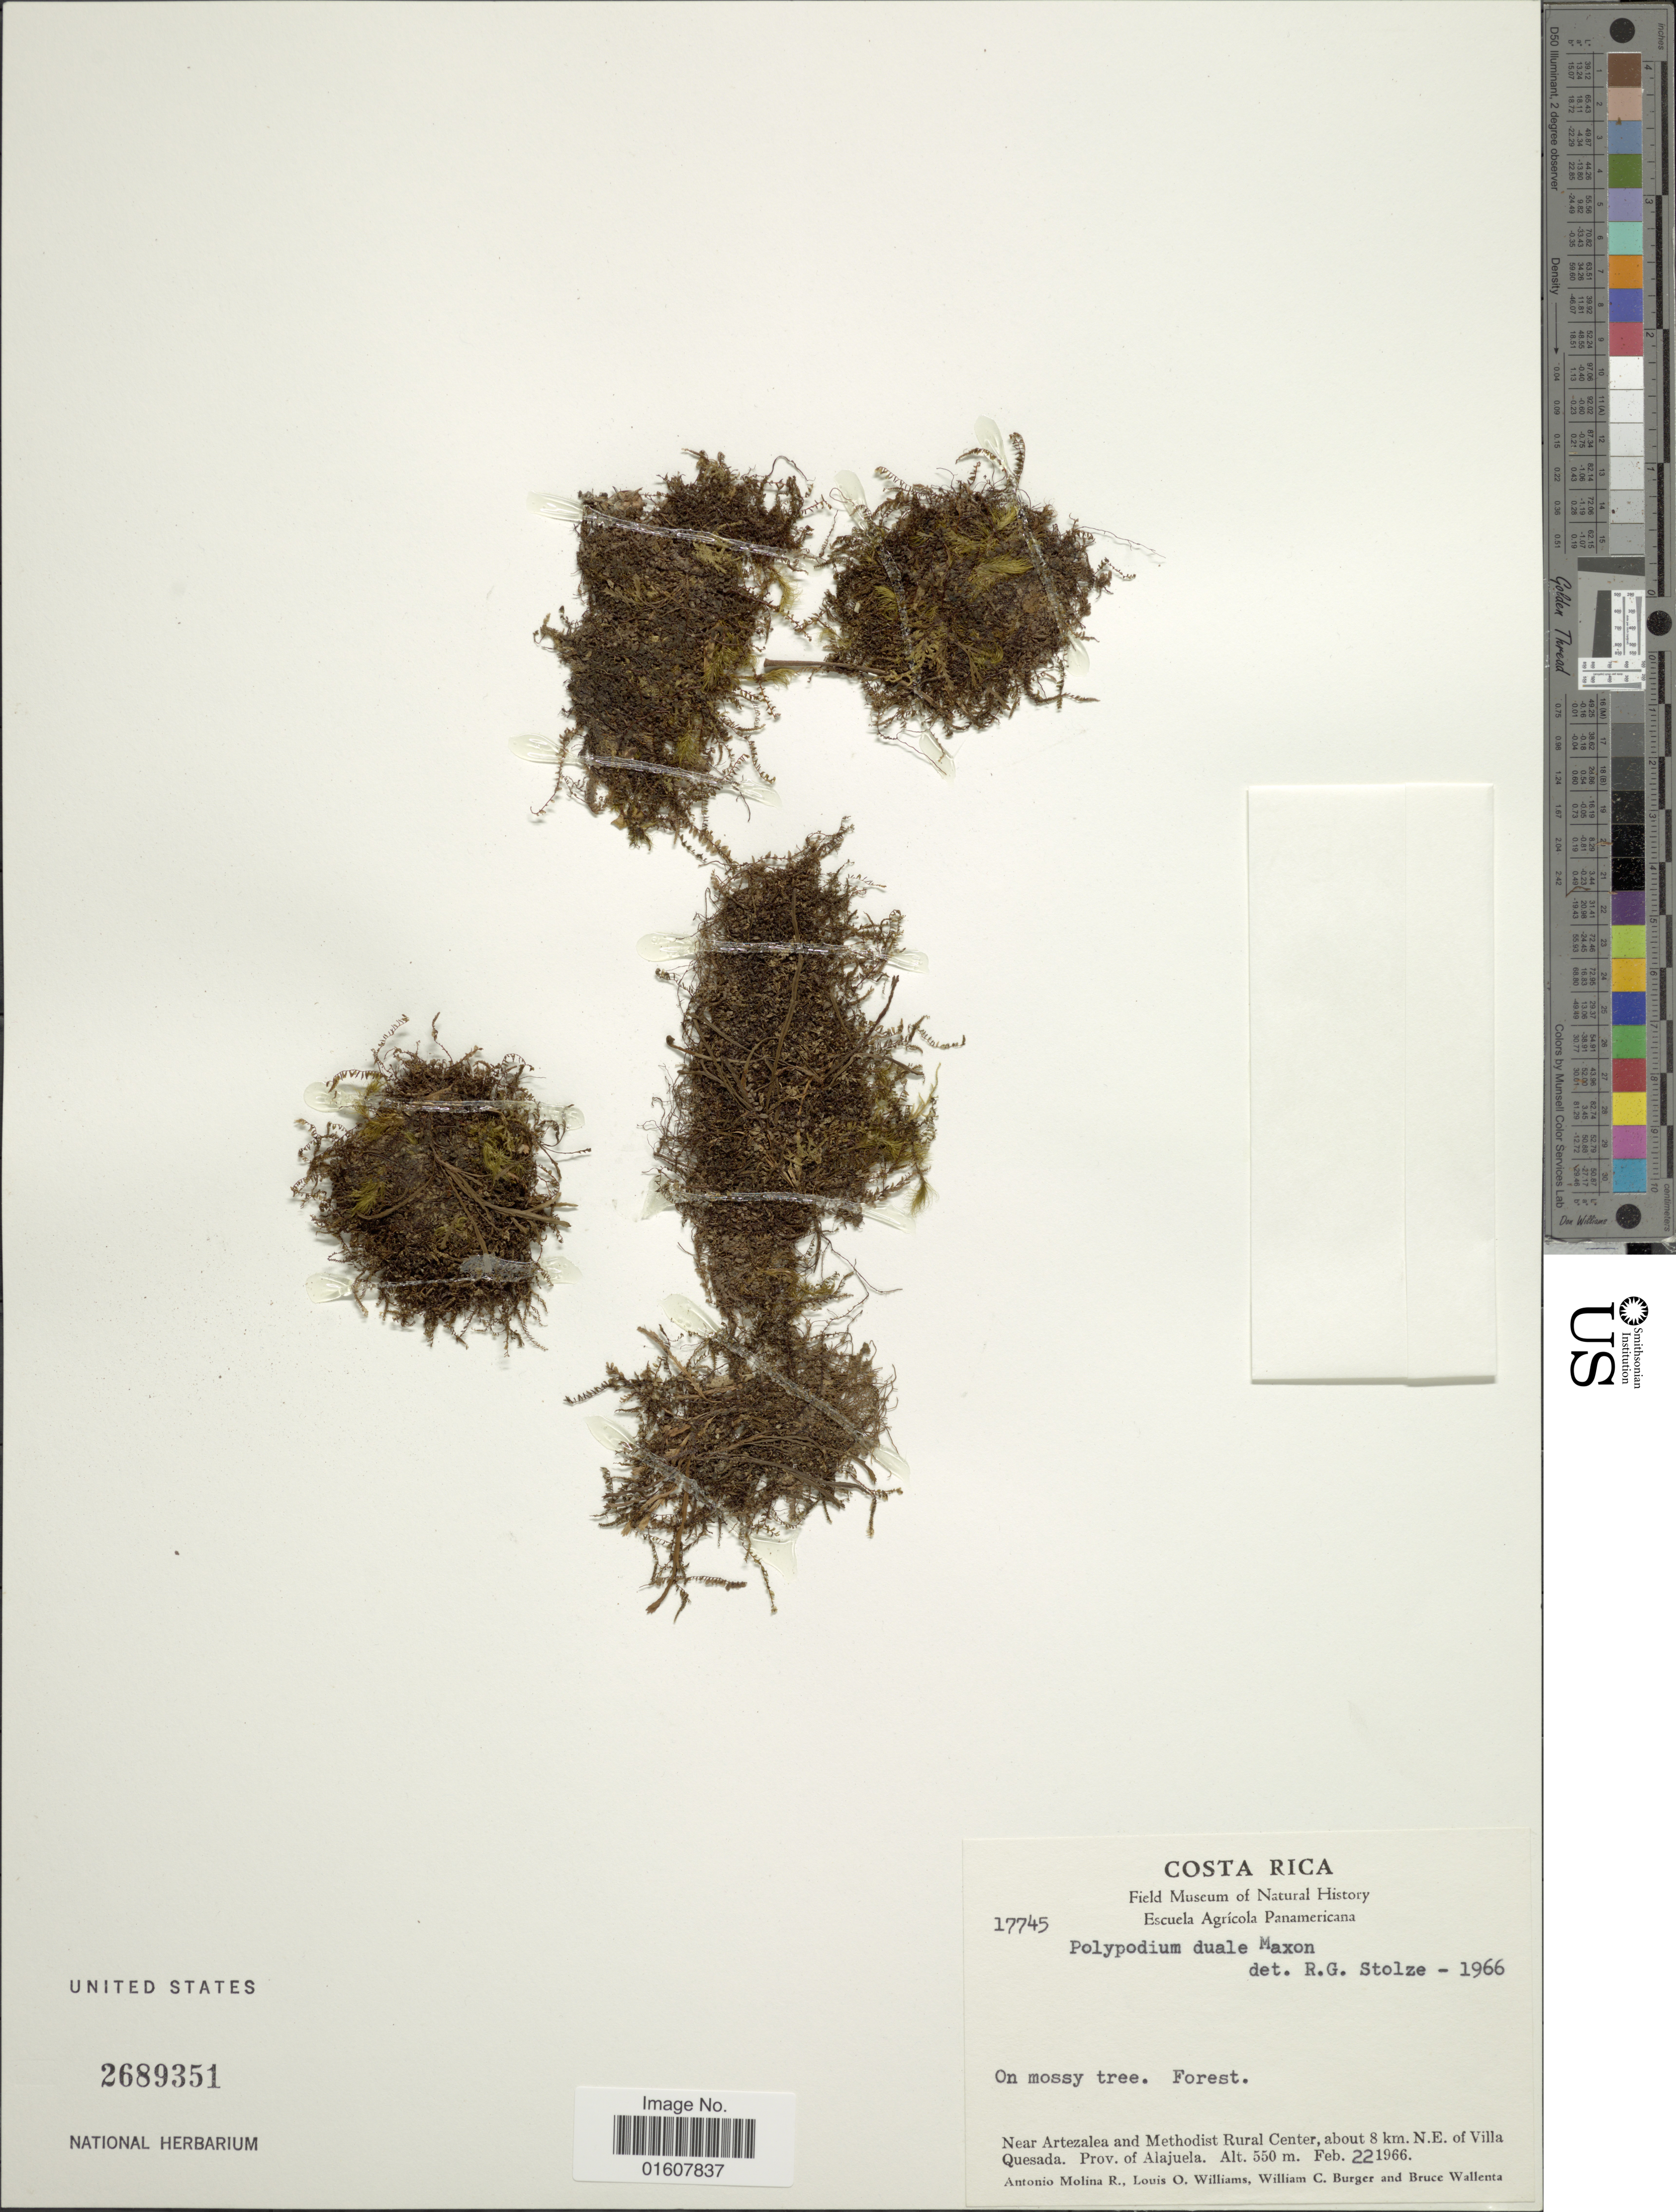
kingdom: Plantae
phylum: Tracheophyta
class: Polypodiopsida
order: Polypodiales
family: Polypodiaceae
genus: Cochlidium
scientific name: Cochlidium serrulatum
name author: (Sw.) L.E. Bishop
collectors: A. Molina R., L. O. Williams, W. Burger & B. Wallenta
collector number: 17745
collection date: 1966-02-22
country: Costa Rica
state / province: Alajuela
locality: Near Artezalea and Methodist Rural Center, about 8 km. N.E. of Villa Quesada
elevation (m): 550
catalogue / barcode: US 2689351